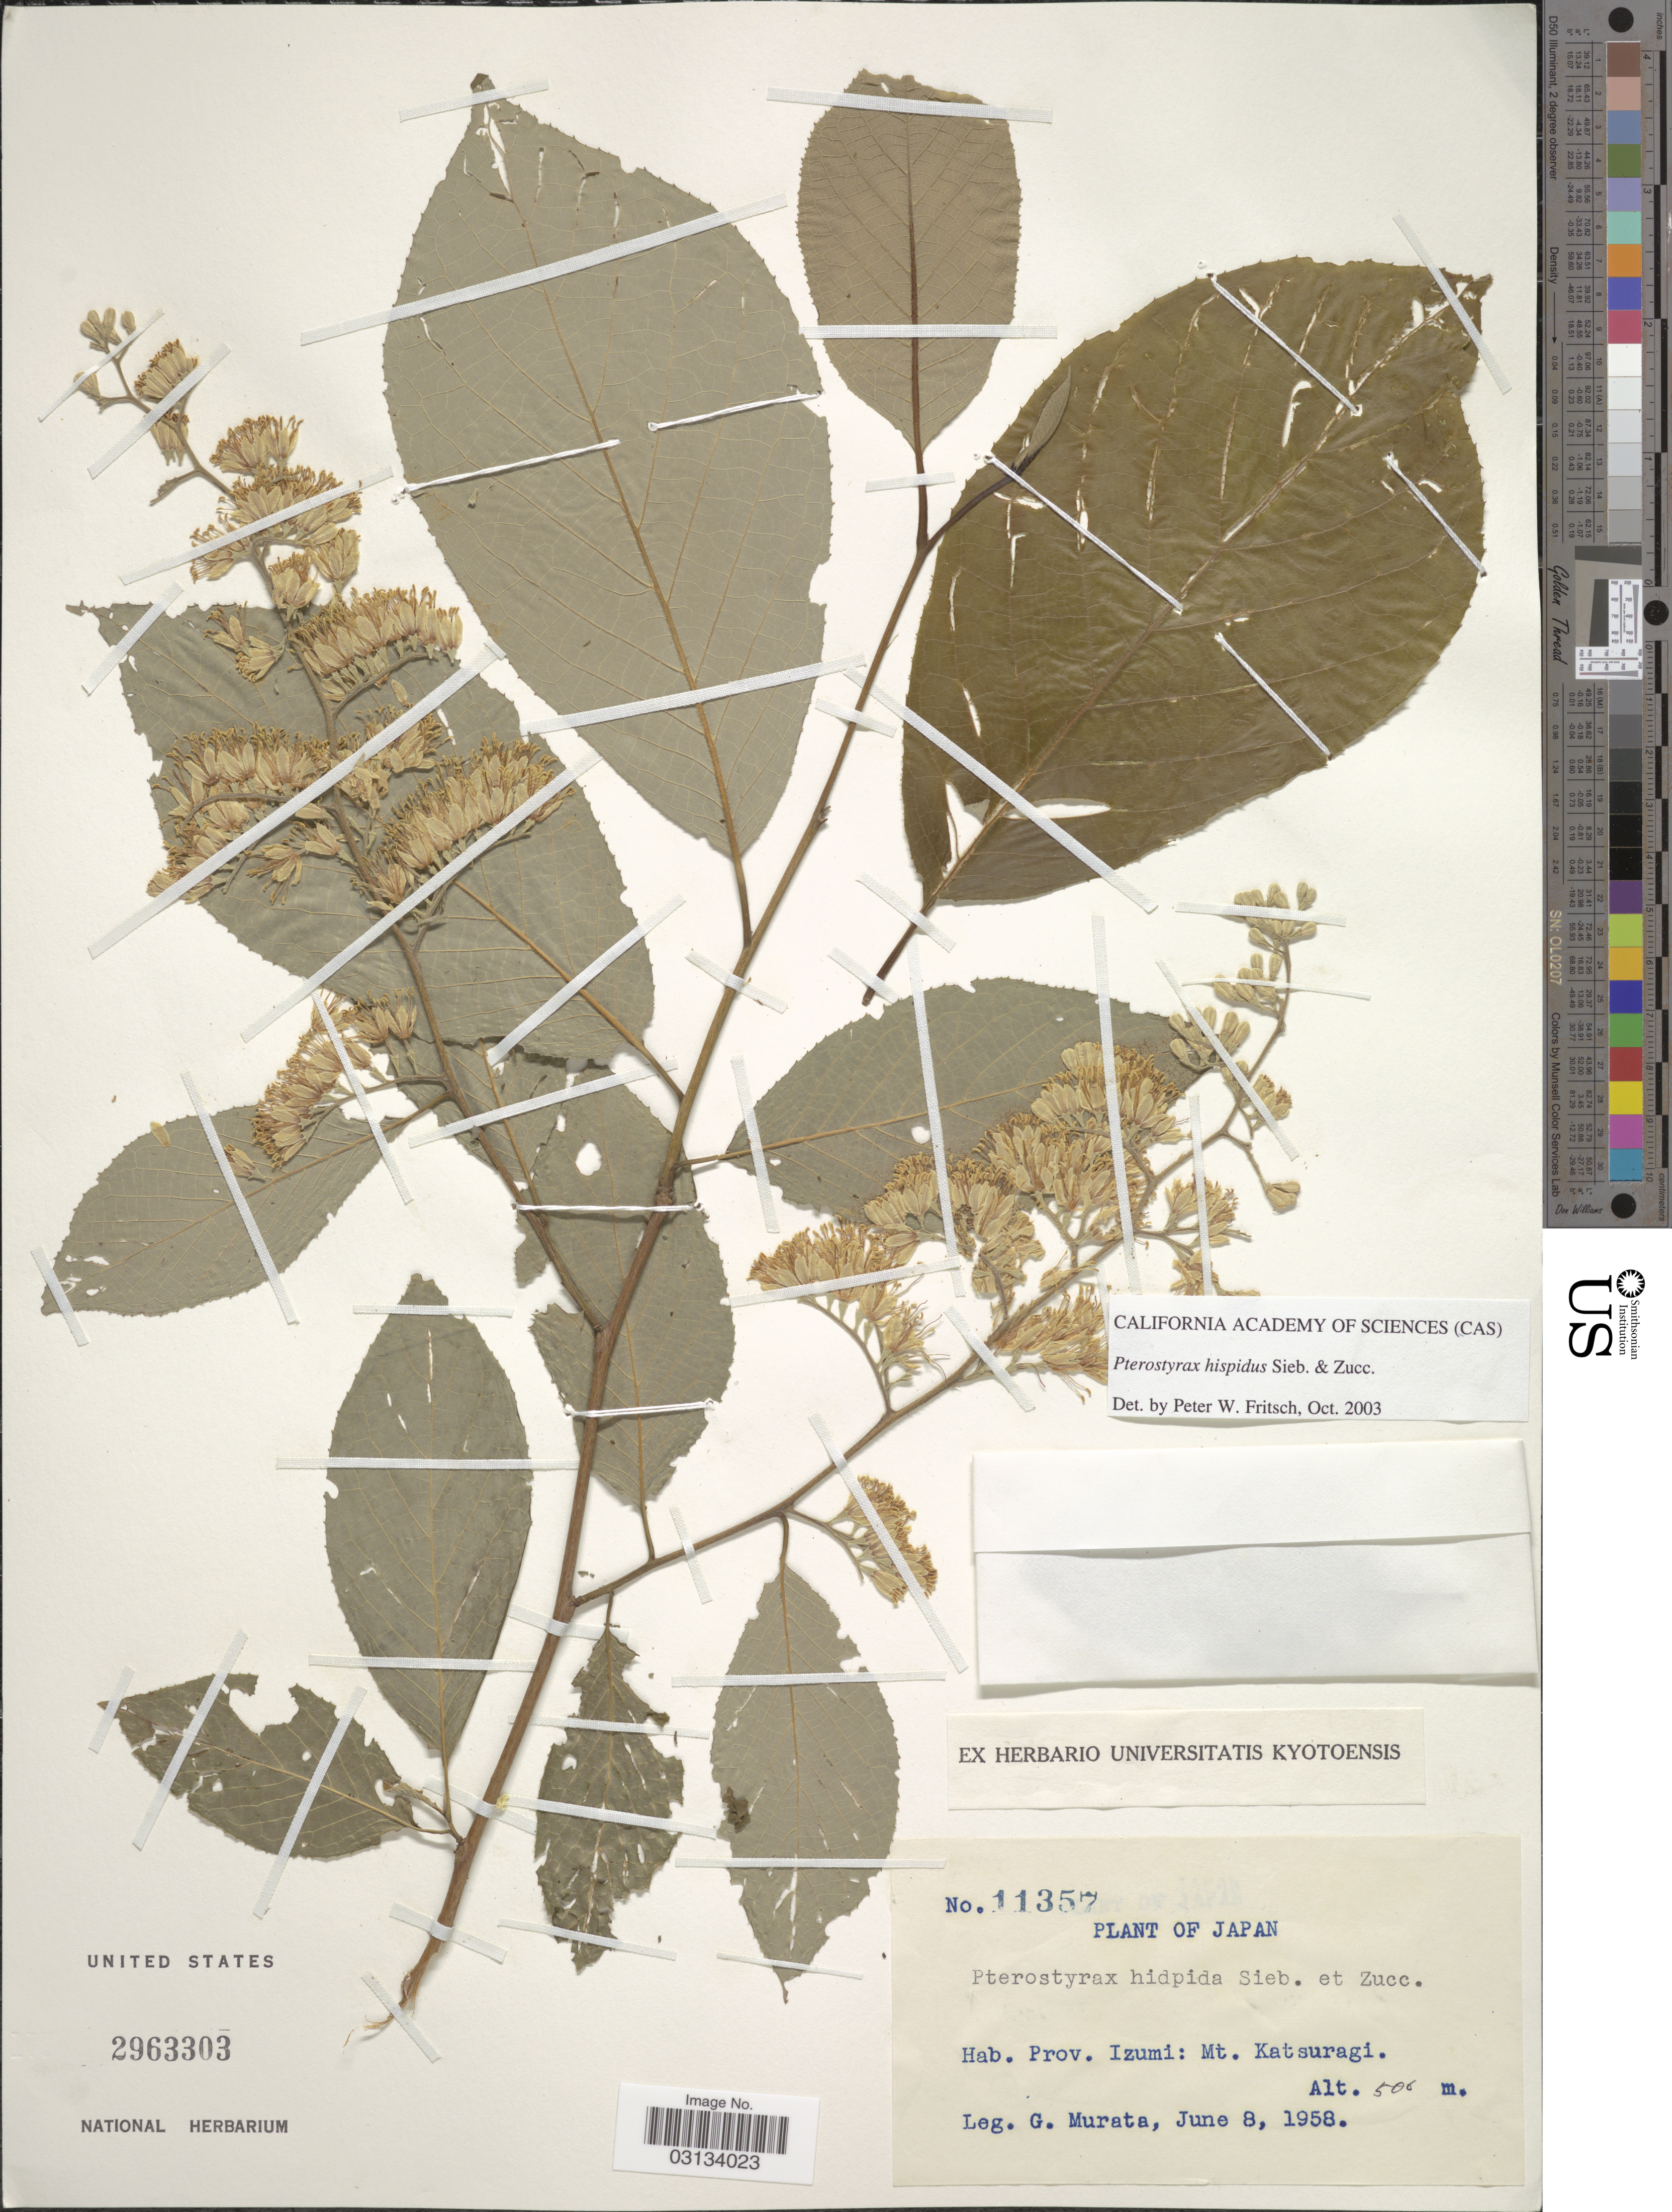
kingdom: Plantae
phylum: Tracheophyta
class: Magnoliopsida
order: Ericales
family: Styracaceae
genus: Pterostyrax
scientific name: Pterostyrax hispidus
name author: Siebold & Zucc.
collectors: G. Murata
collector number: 11357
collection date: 1958-06-08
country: Japan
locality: Prov. Izumi: Mt. Katsuragi.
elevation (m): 506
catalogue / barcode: US 2963303